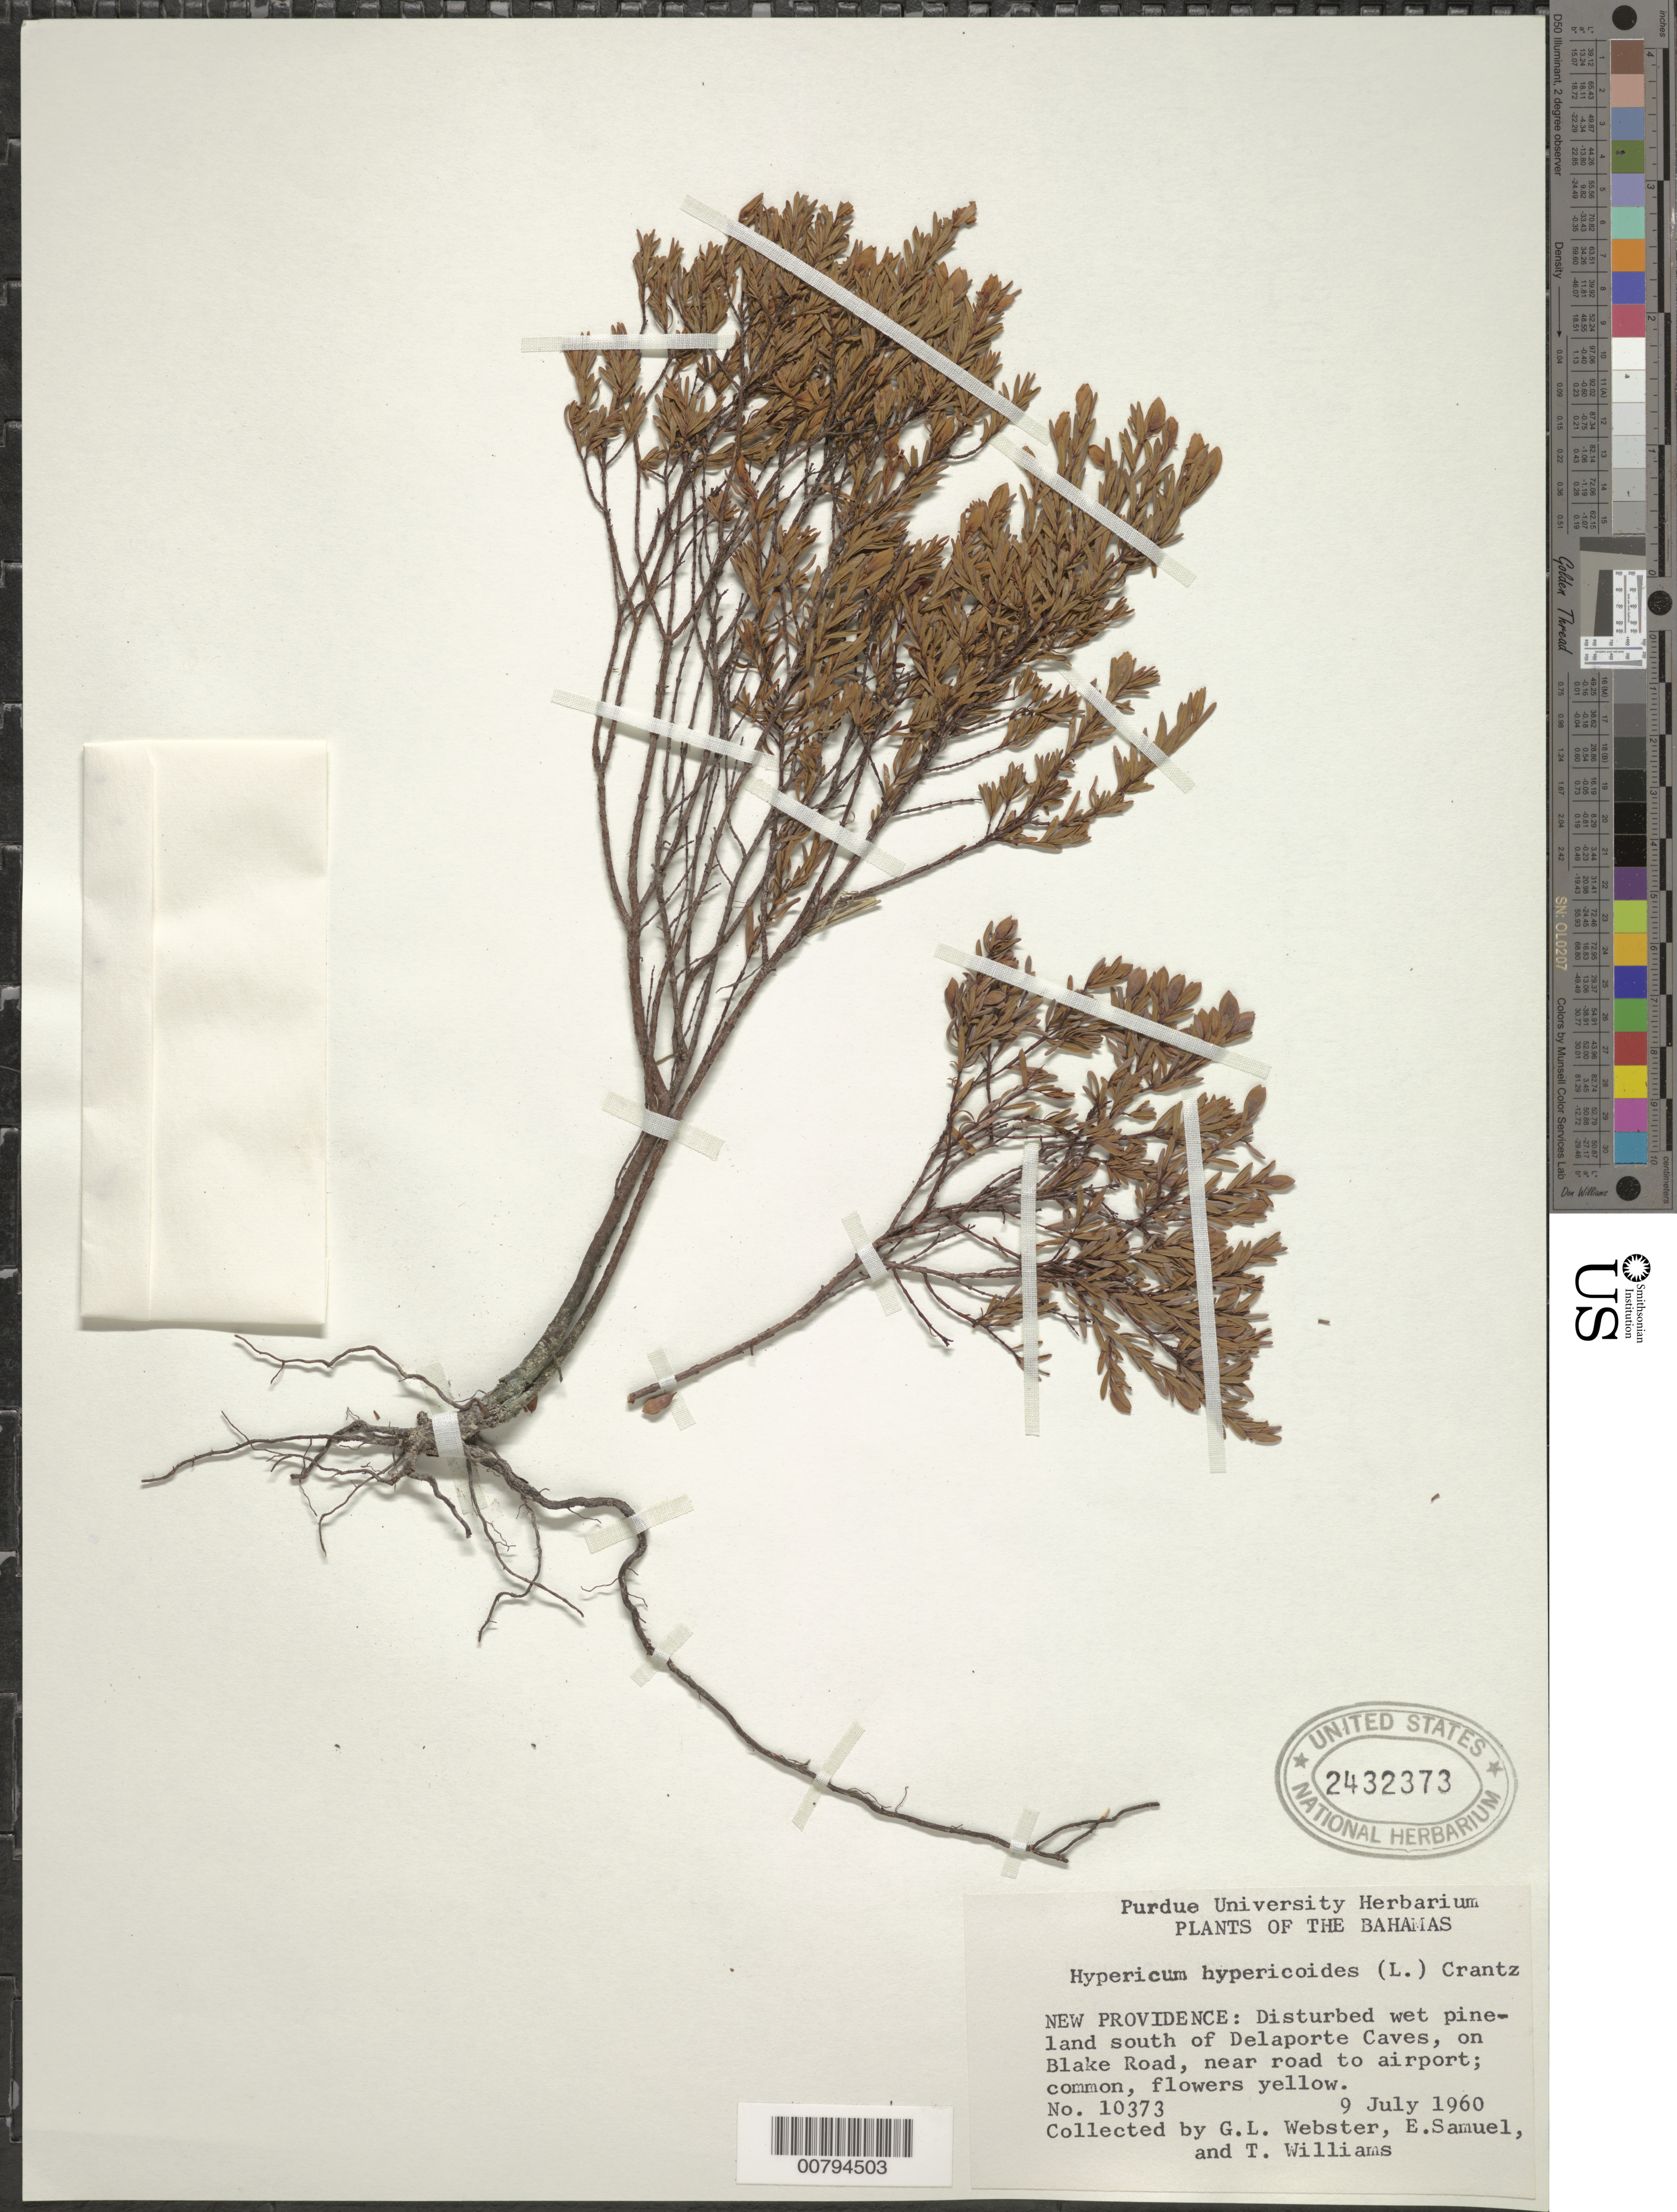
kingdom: Plantae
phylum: Tracheophyta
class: Magnoliopsida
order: Malpighiales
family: Hypericaceae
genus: Hypericum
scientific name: Hypericum hypericoides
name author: (L.) Crantz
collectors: G. L. Webster, E. Samuel & T. Williams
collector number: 10373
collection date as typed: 09 Jul 1960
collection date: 1960-07-09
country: Bahamas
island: New Providence Island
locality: New Providence: South of Delaporte Caves, on Blake Road; near road to airport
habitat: Disturbed wet pineland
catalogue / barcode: US 2432373